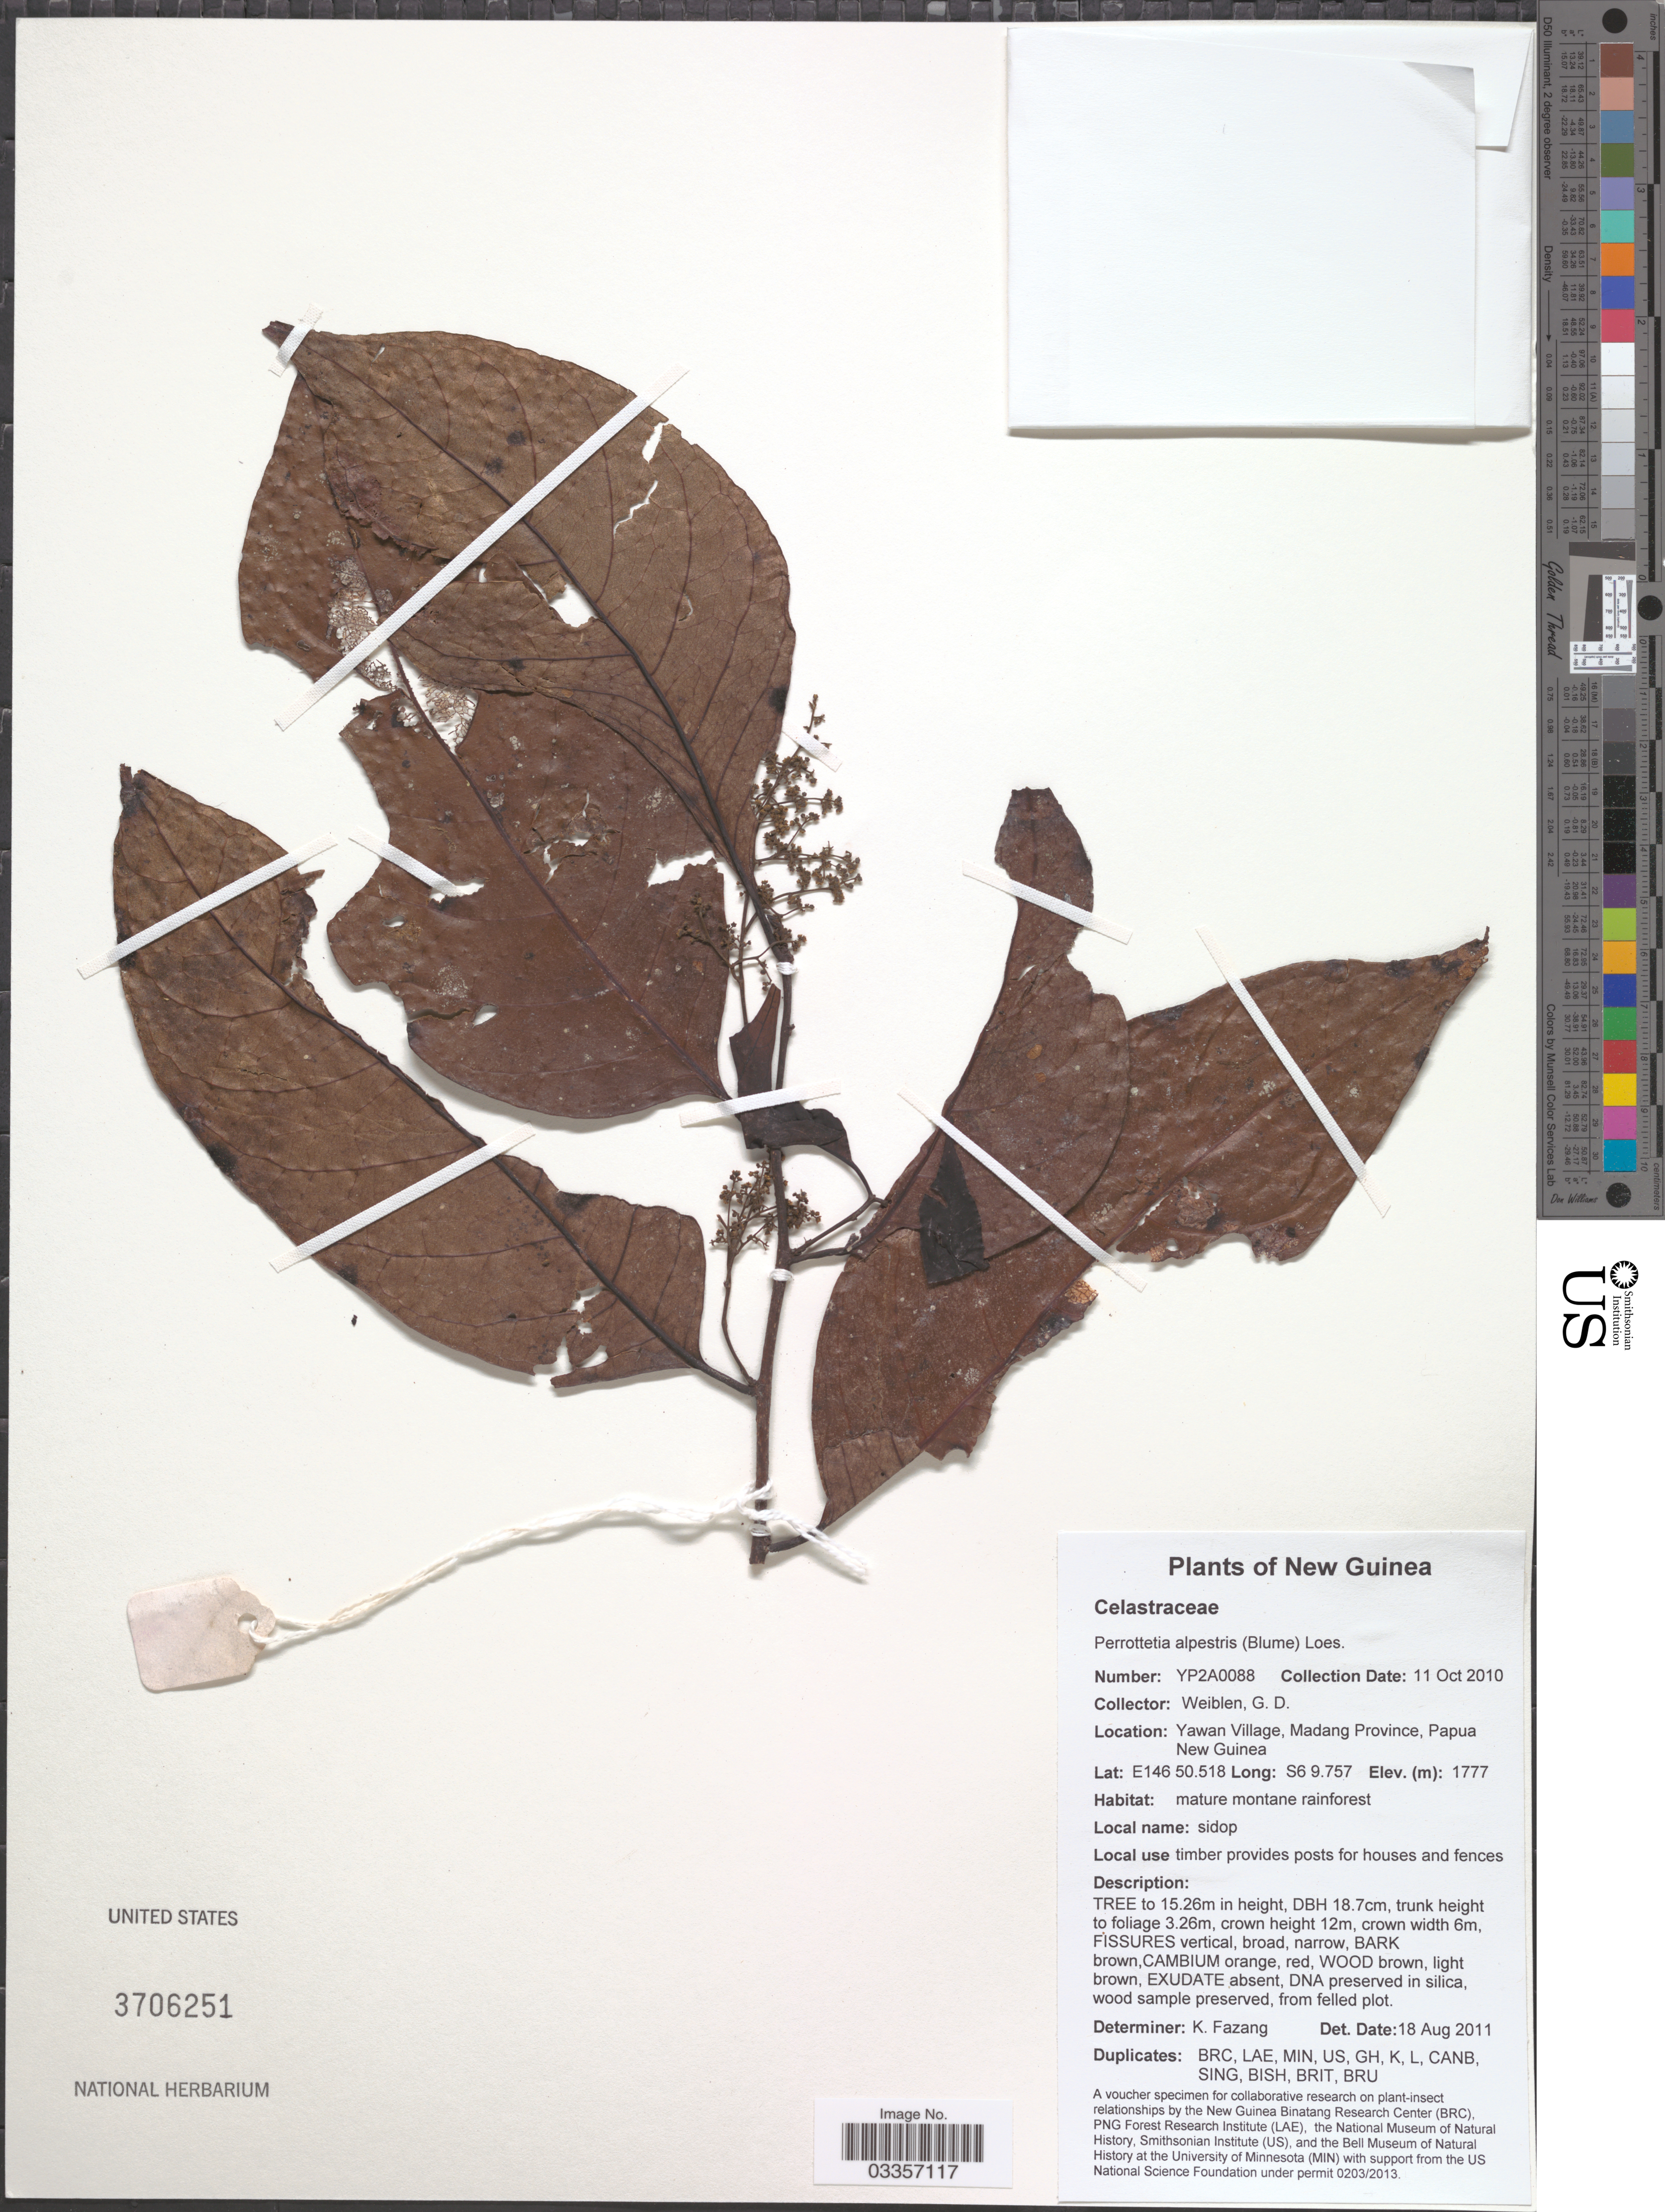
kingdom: Plantae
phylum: Tracheophyta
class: Magnoliopsida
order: Huerteales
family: Dipentodontaceae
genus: Perrottetia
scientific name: Perrottetia alpestris subsp. alpestris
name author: (Blume) Loes.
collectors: G. D. Weiblen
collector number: YP2A0088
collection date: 2010-10-11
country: Papua New Guinea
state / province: Madang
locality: New Guinea, Yawan Village, Madang Province.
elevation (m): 1777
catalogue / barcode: US 3706251